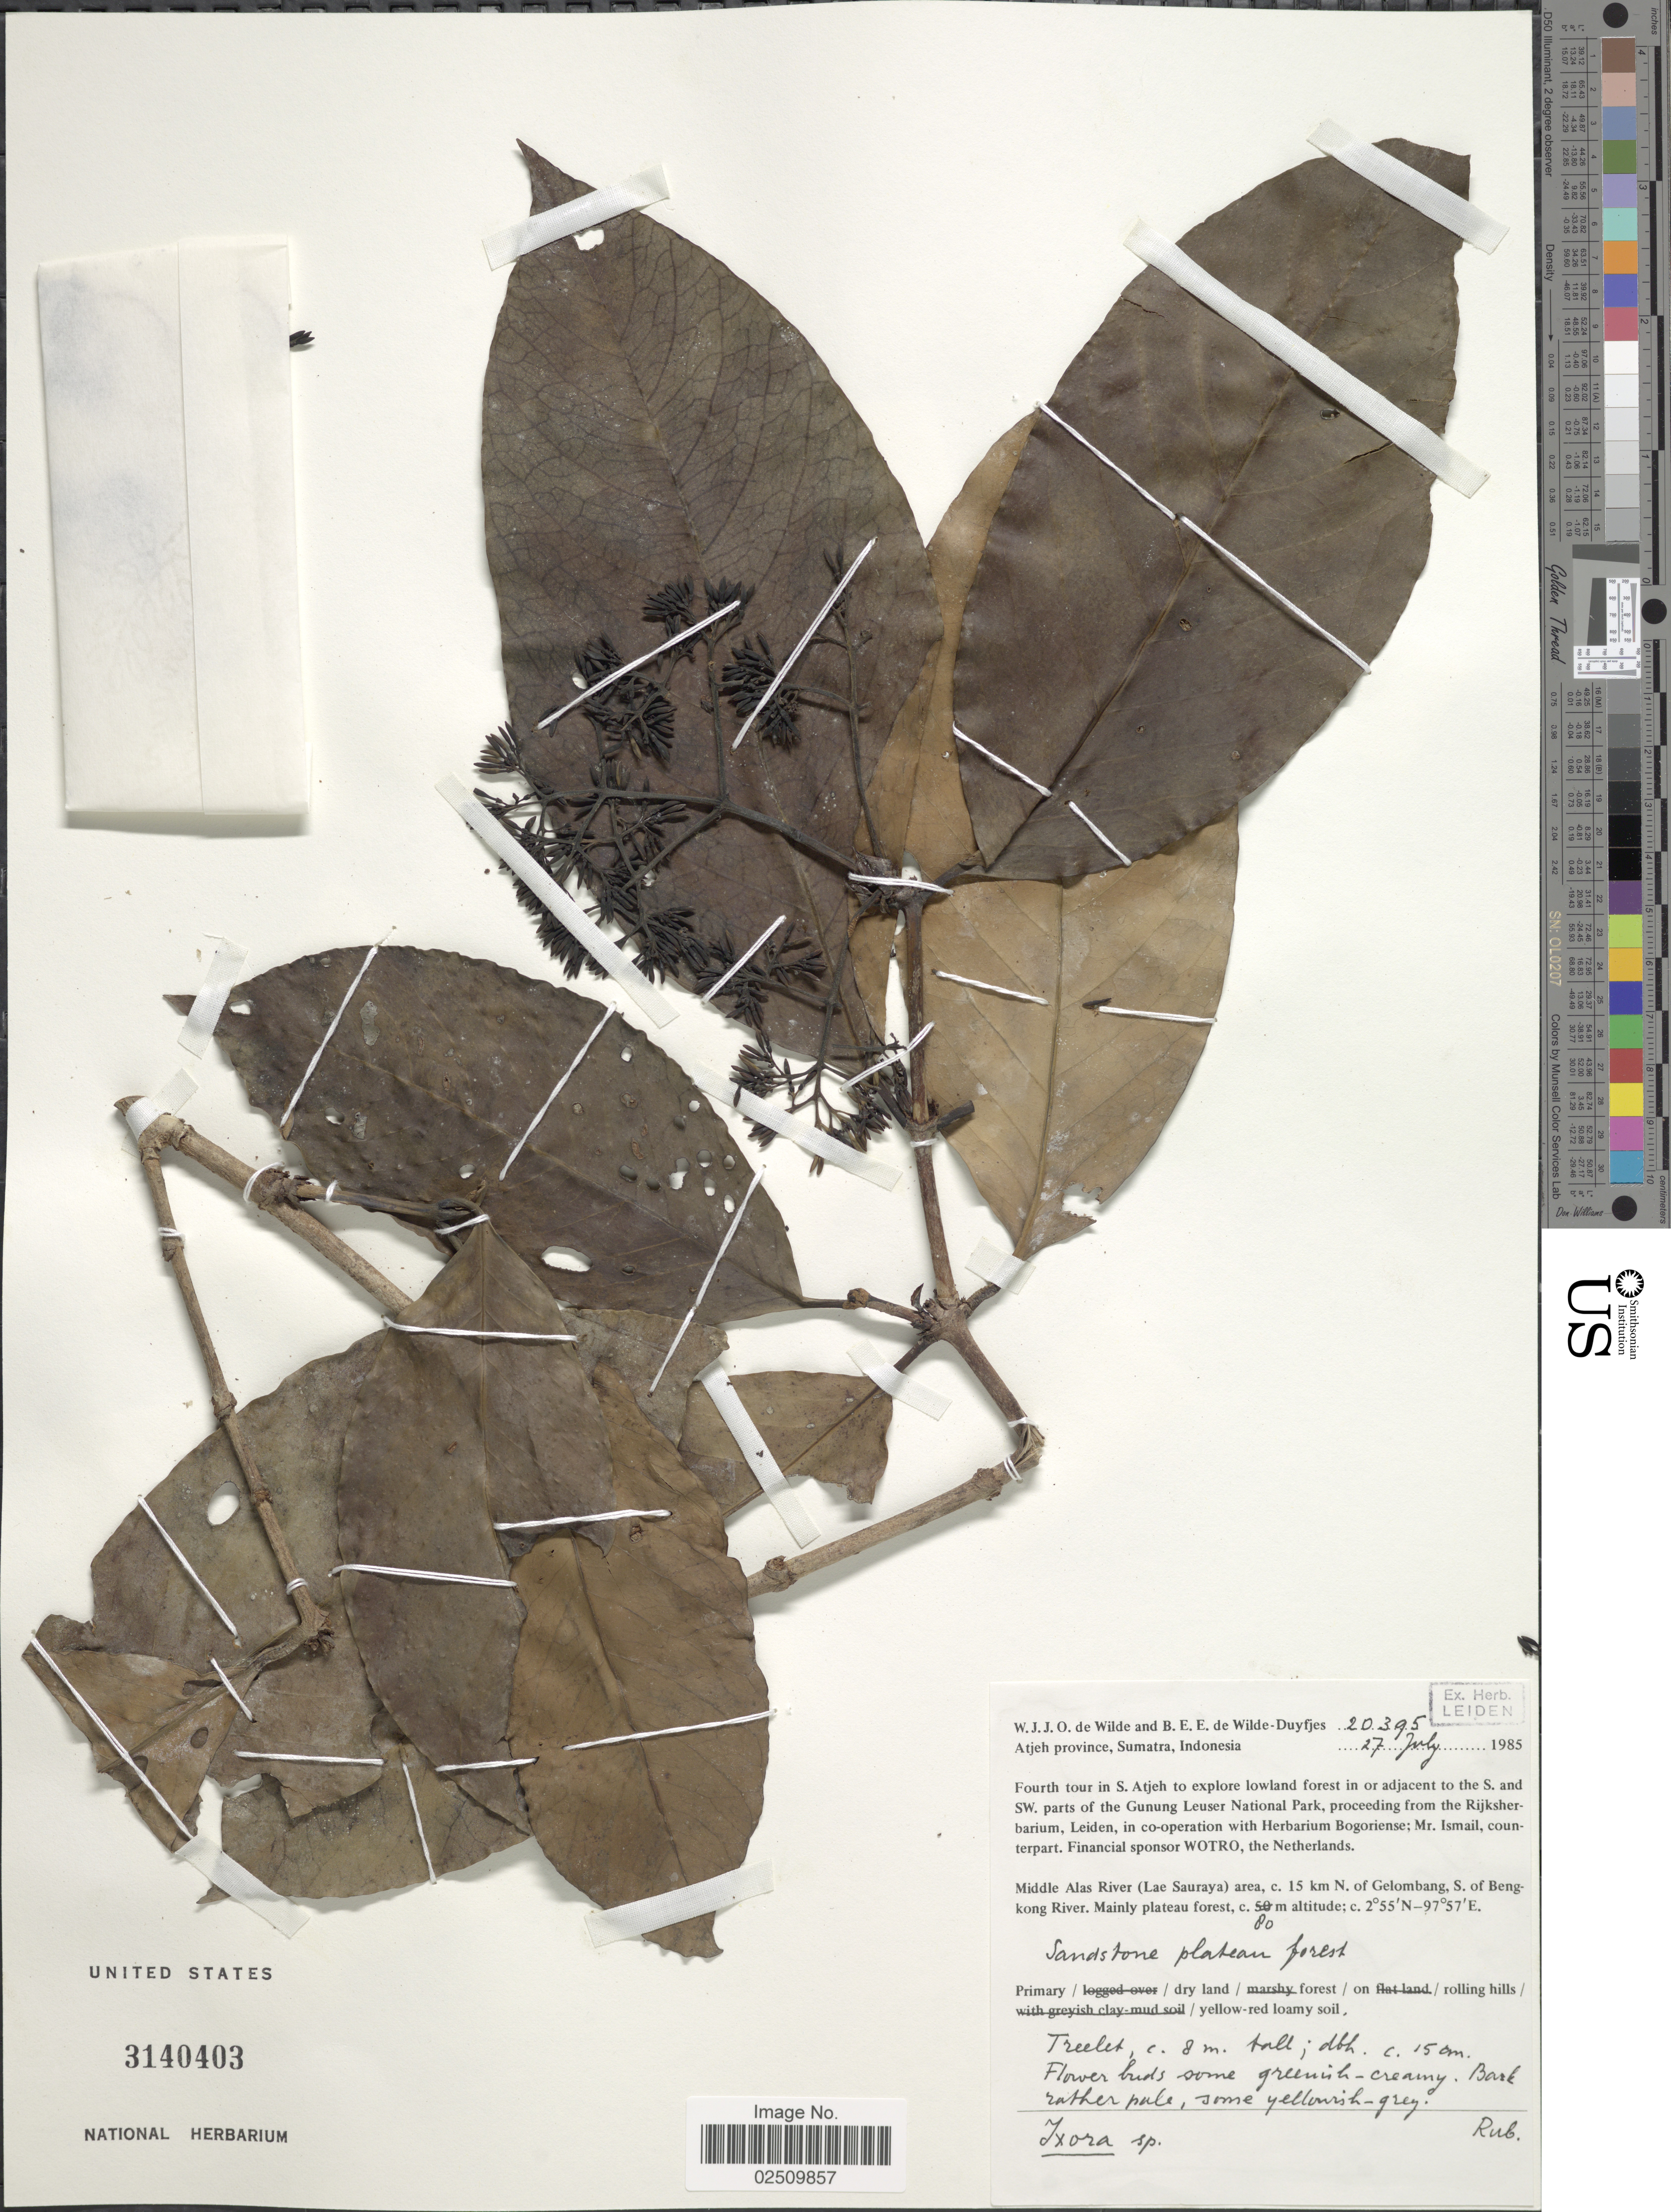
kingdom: Plantae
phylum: Tracheophyta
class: Magnoliopsida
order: Gentianales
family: Rubiaceae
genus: Ixora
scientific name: Ixora sp.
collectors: W. J. de Wilde & B. E. de Wilde-Duyfjes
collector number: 20395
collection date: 1985-07-27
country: Indonesia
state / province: Sumatra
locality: Atjeh Province. S. Atjeh. Lowland forest in or adjacent to the S. and SW. parts of the Gunung Leuser National Park. Middle Alas River (Lae Sauraya) area, c. 15 km N. of Gelombang, S. of Bengkong River.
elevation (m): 80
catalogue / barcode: US 3140403